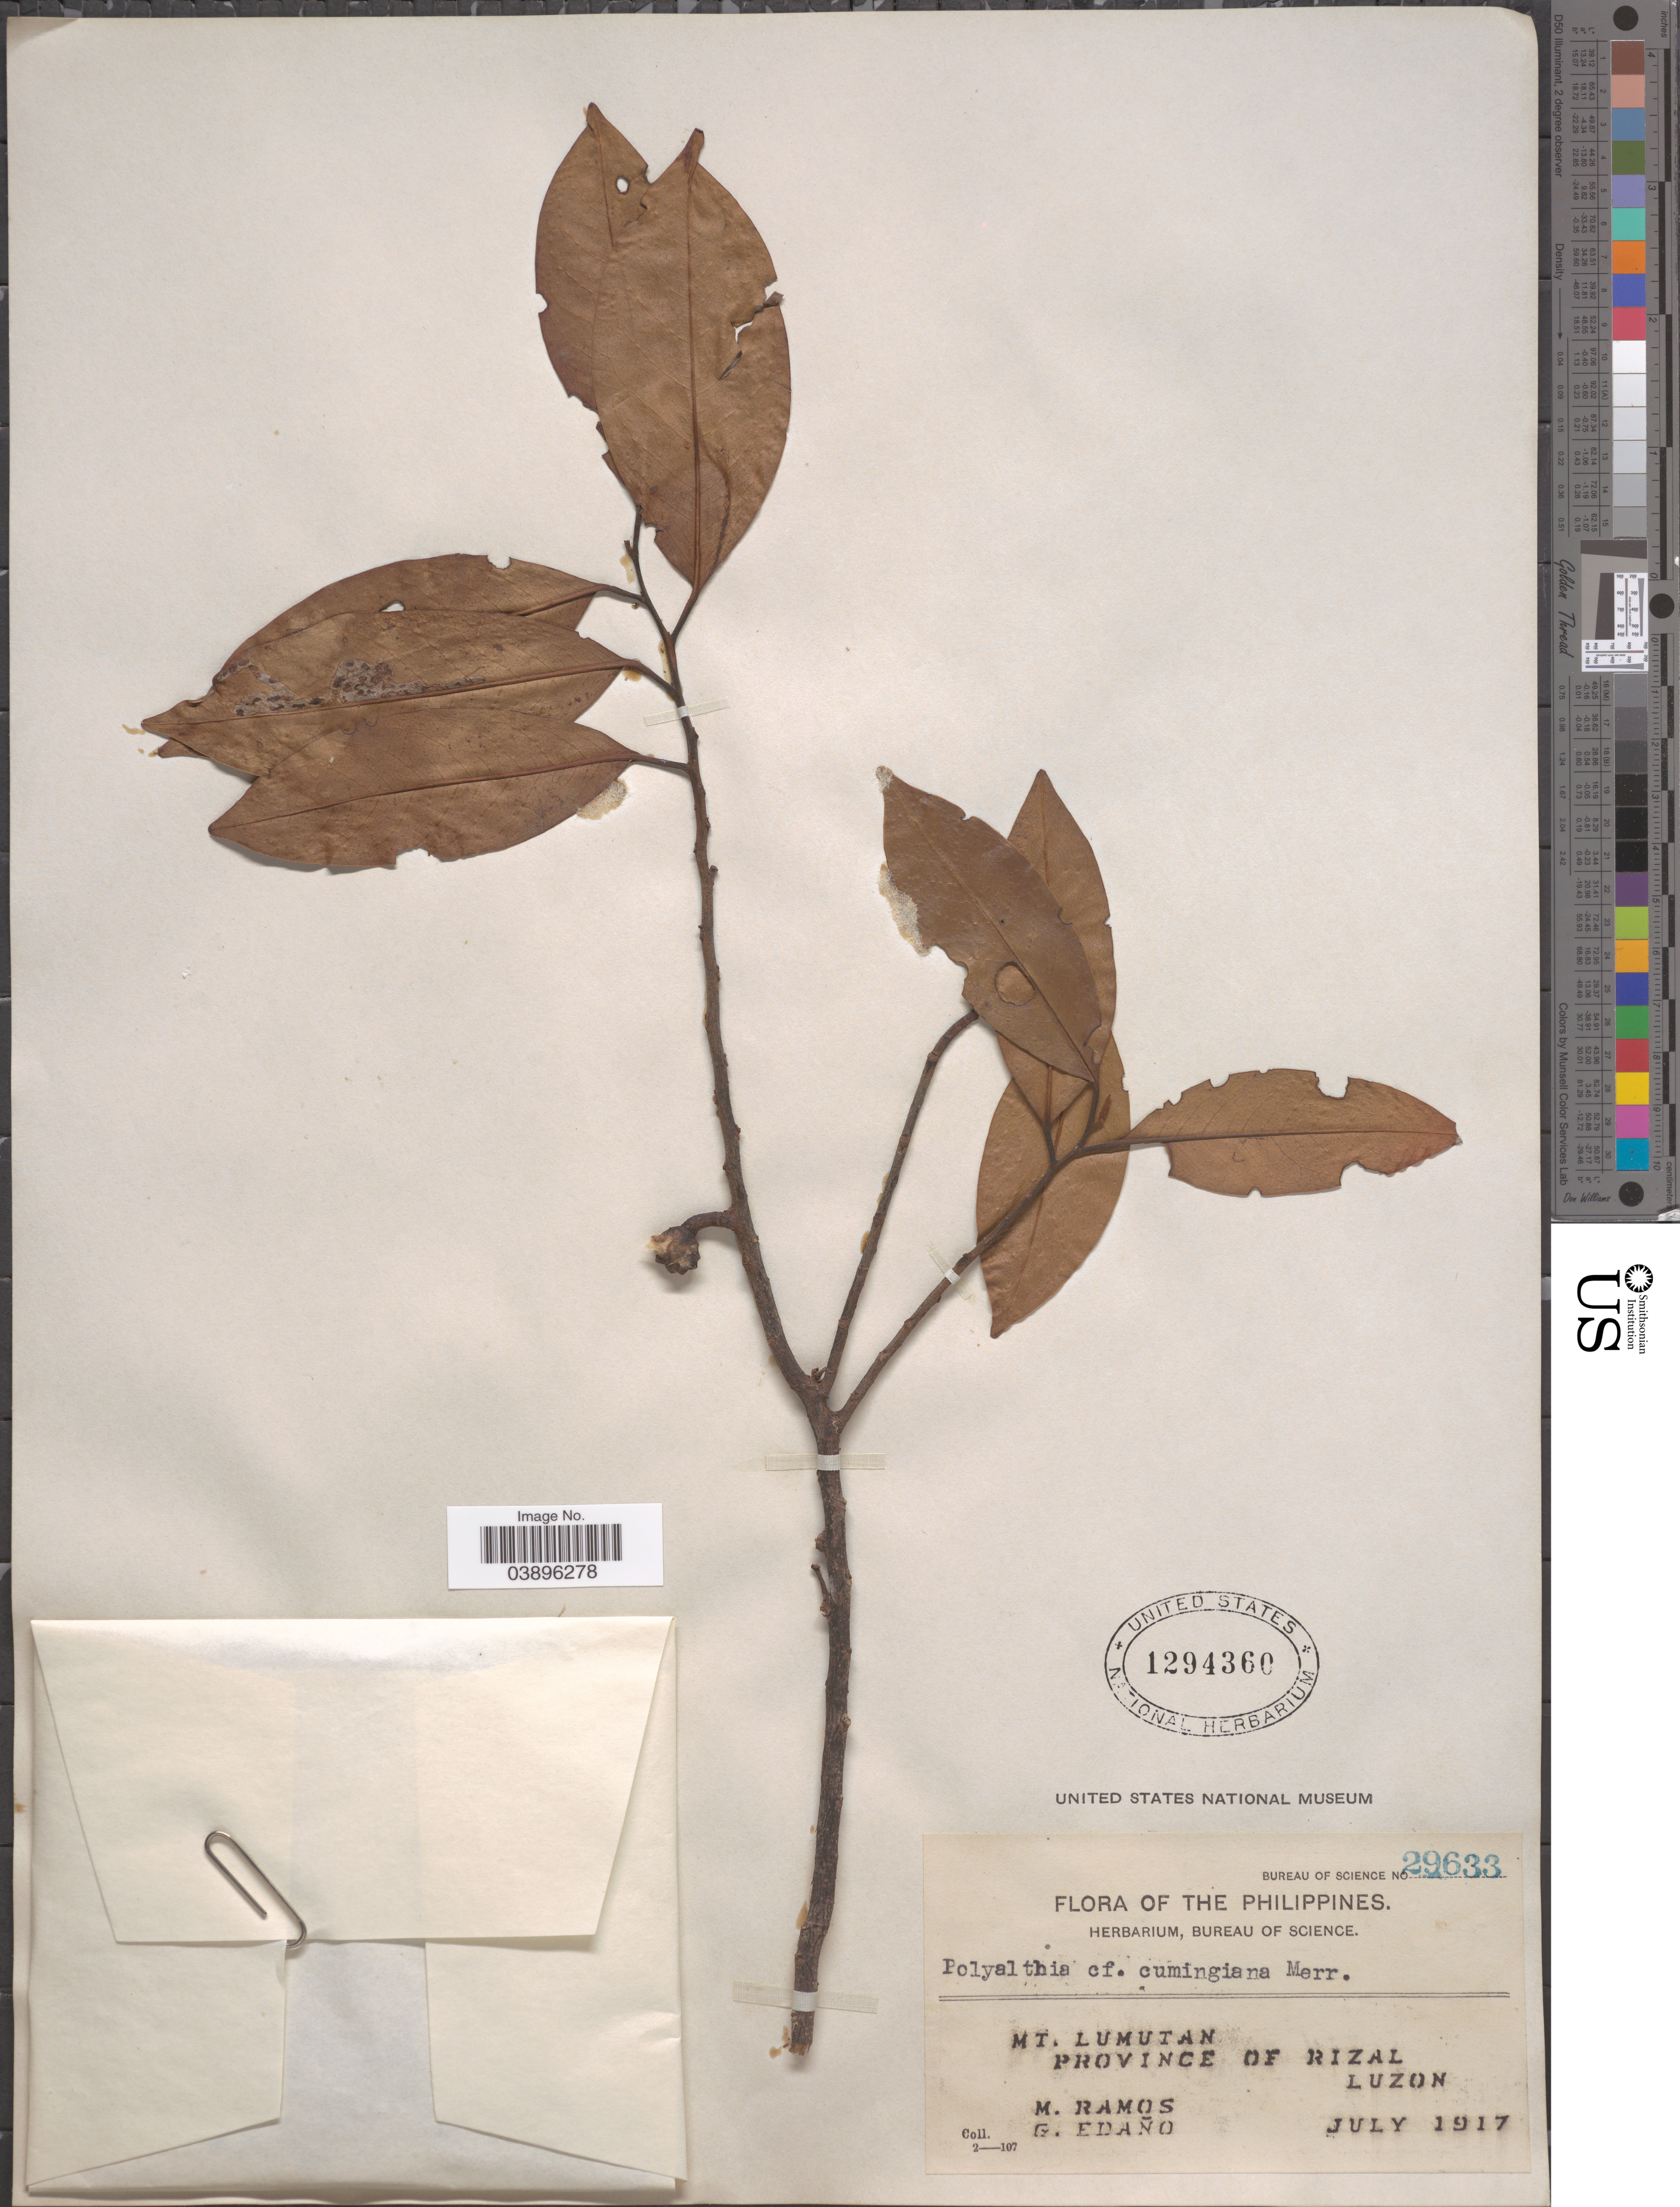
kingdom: Plantae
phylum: Tracheophyta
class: Magnoliopsida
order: Magnoliales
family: Annonaceae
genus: Polyalthia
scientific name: Polyalthia rumphii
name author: (Blume ex Hensch.) Merr.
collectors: M. Ramos & G. Edaño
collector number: Bureau of Science 29633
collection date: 1917-07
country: Philippines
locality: Mt. Lumutan. Province of Rizal. Luzon.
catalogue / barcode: US 1294360